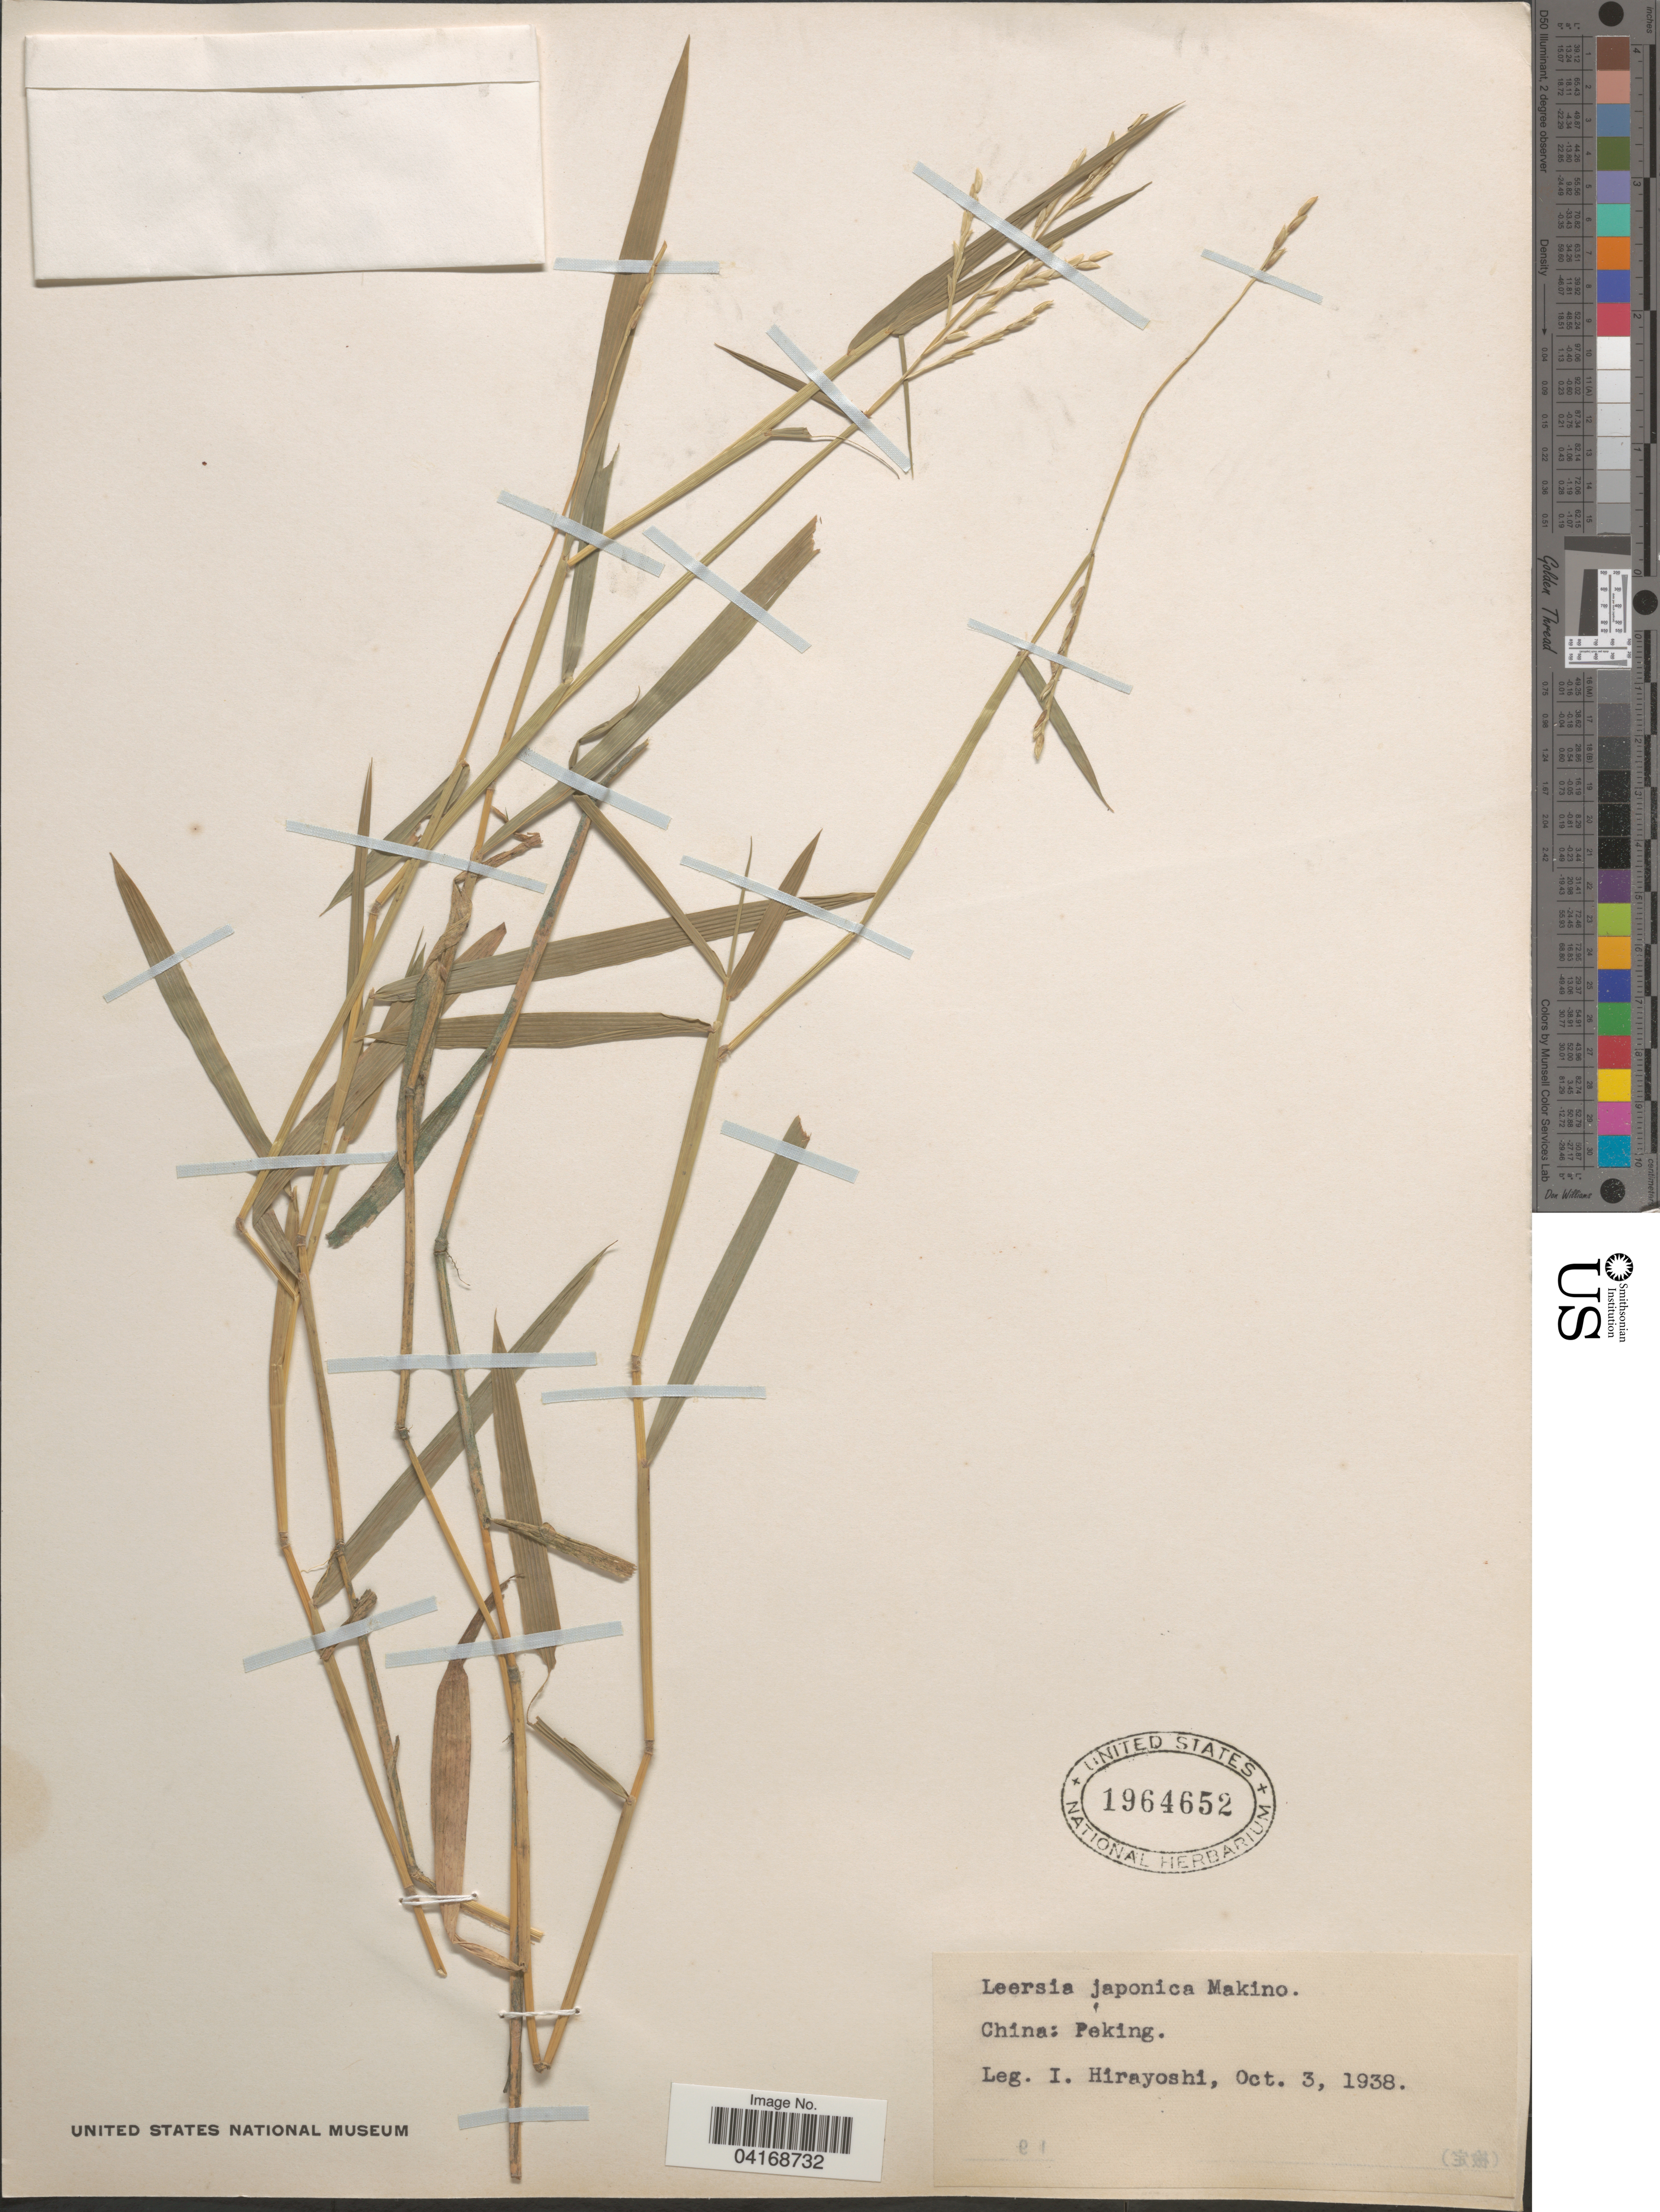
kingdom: Plantae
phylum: Tracheophyta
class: Liliopsida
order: Poales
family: Poaceae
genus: Leersia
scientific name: Leersia japonica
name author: (Makino ex Honda) Honda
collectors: I. Hirayoshi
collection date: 1938-10-03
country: China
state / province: Beijing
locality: Peking.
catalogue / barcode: US 194652